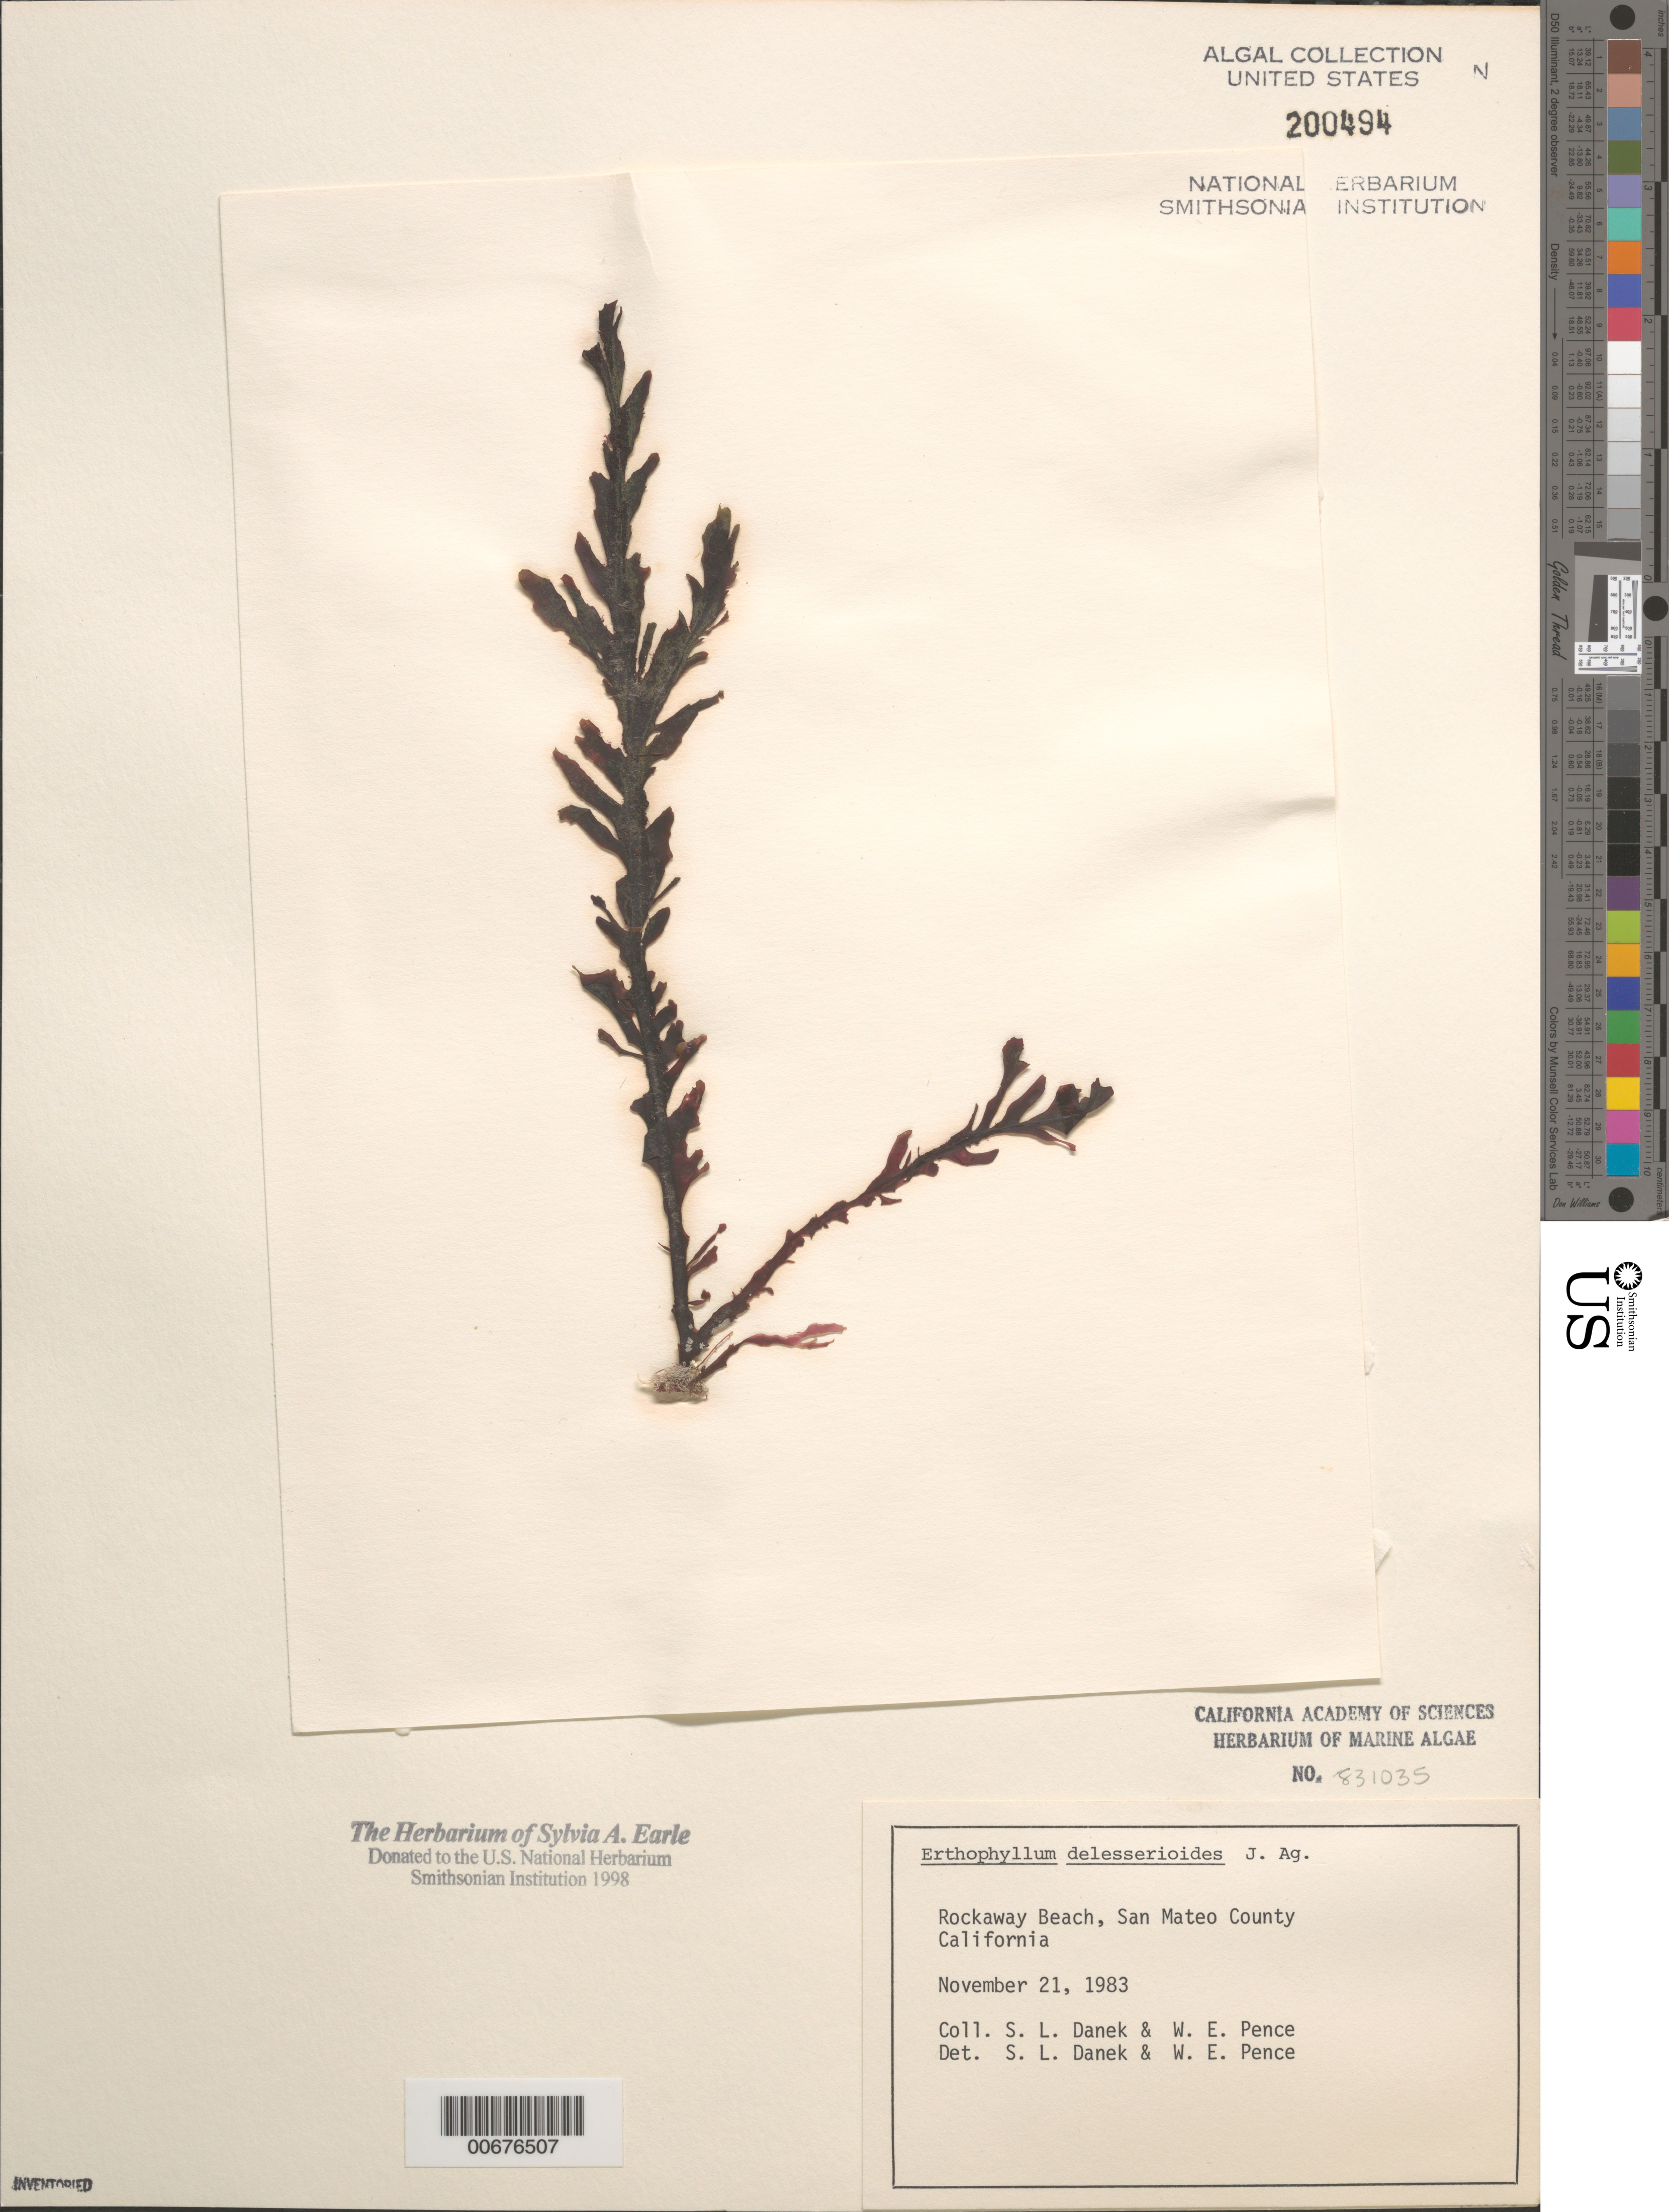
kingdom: Plantae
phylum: Rhodophyta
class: Florideophyceae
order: Gigartinales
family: Kallymeniaceae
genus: Erythrophyllum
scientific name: Erythrophyllum delesserioides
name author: J. Agardh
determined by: Danek, S. L.; Pense, W. E.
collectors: S. Danek & W. Pense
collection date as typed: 21 Nov 1983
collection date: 1983-11-21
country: United States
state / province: California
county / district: San Mateo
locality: Rockaway Beach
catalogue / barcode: US 200494